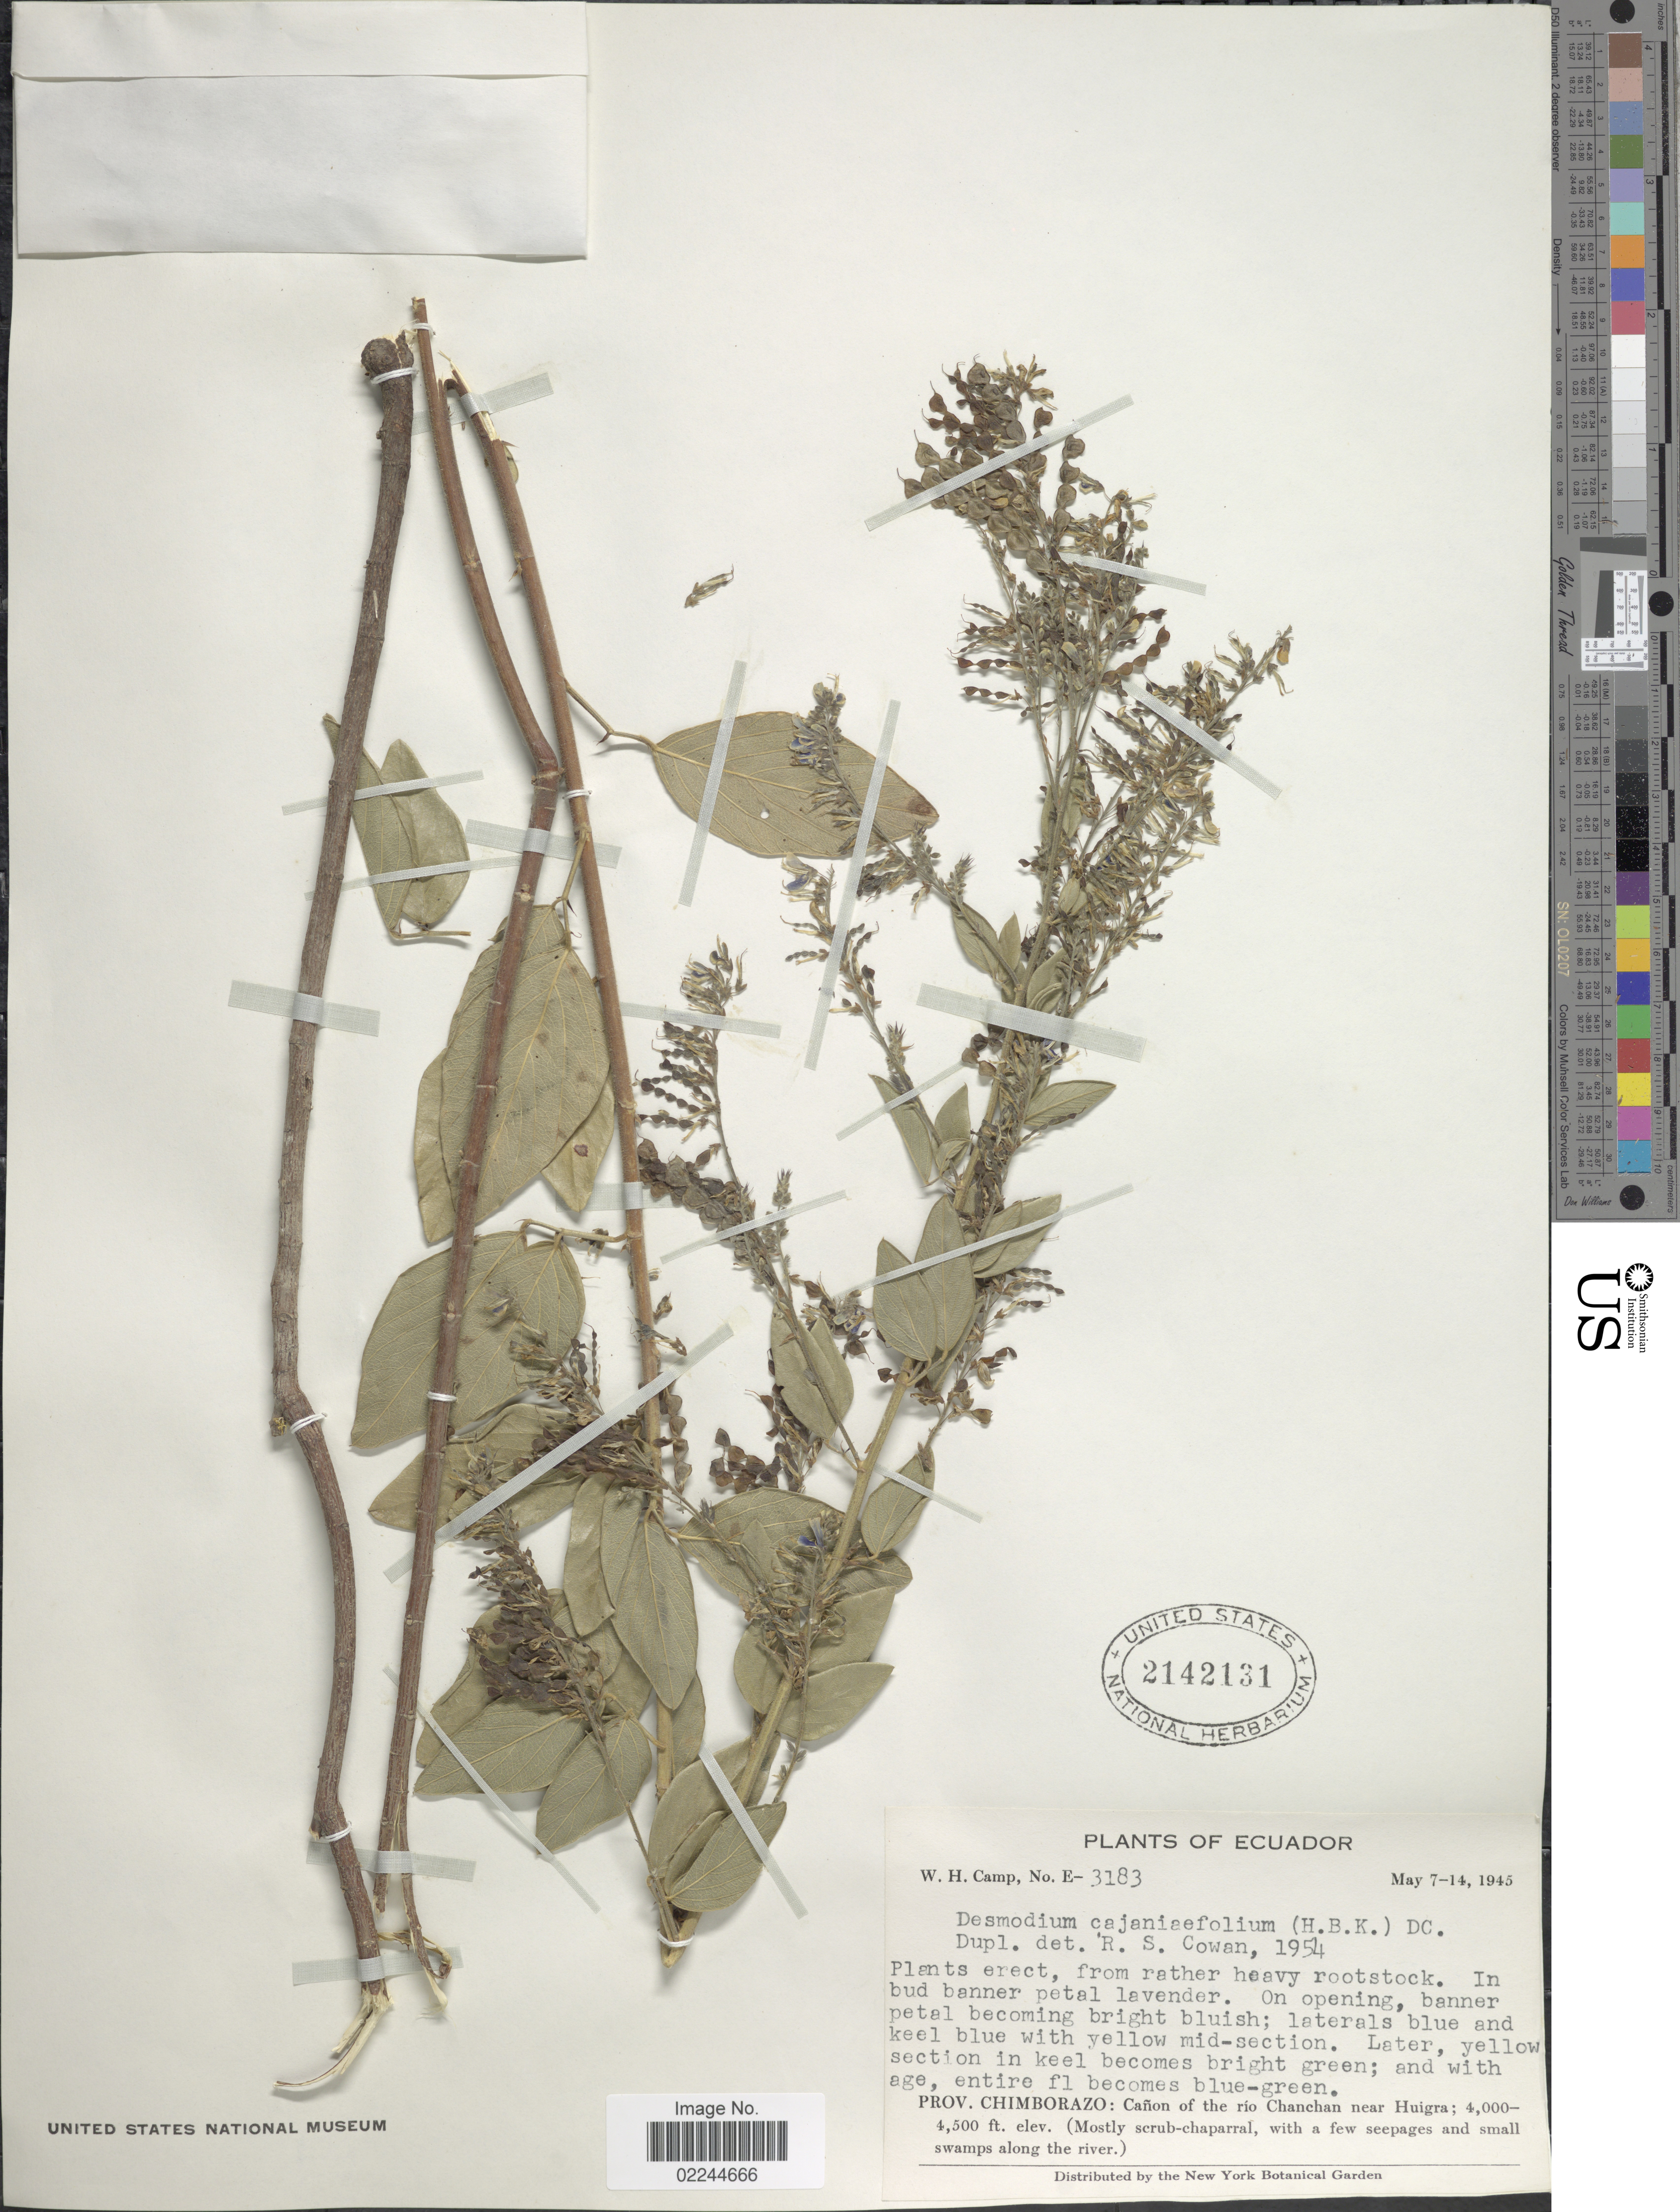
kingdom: Plantae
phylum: Tracheophyta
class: Magnoliopsida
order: Fabales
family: Fabaceae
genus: Desmodium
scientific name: Desmodium cajanifolium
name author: (Kunth) DC.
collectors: W. H. Camp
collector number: E-3183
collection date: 1945-05-07/1945-05-14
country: Ecuador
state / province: Chimborazo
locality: Canon of the rio Chanchan near Huigra. (small swamps along the river)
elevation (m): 1219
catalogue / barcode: US 2142131